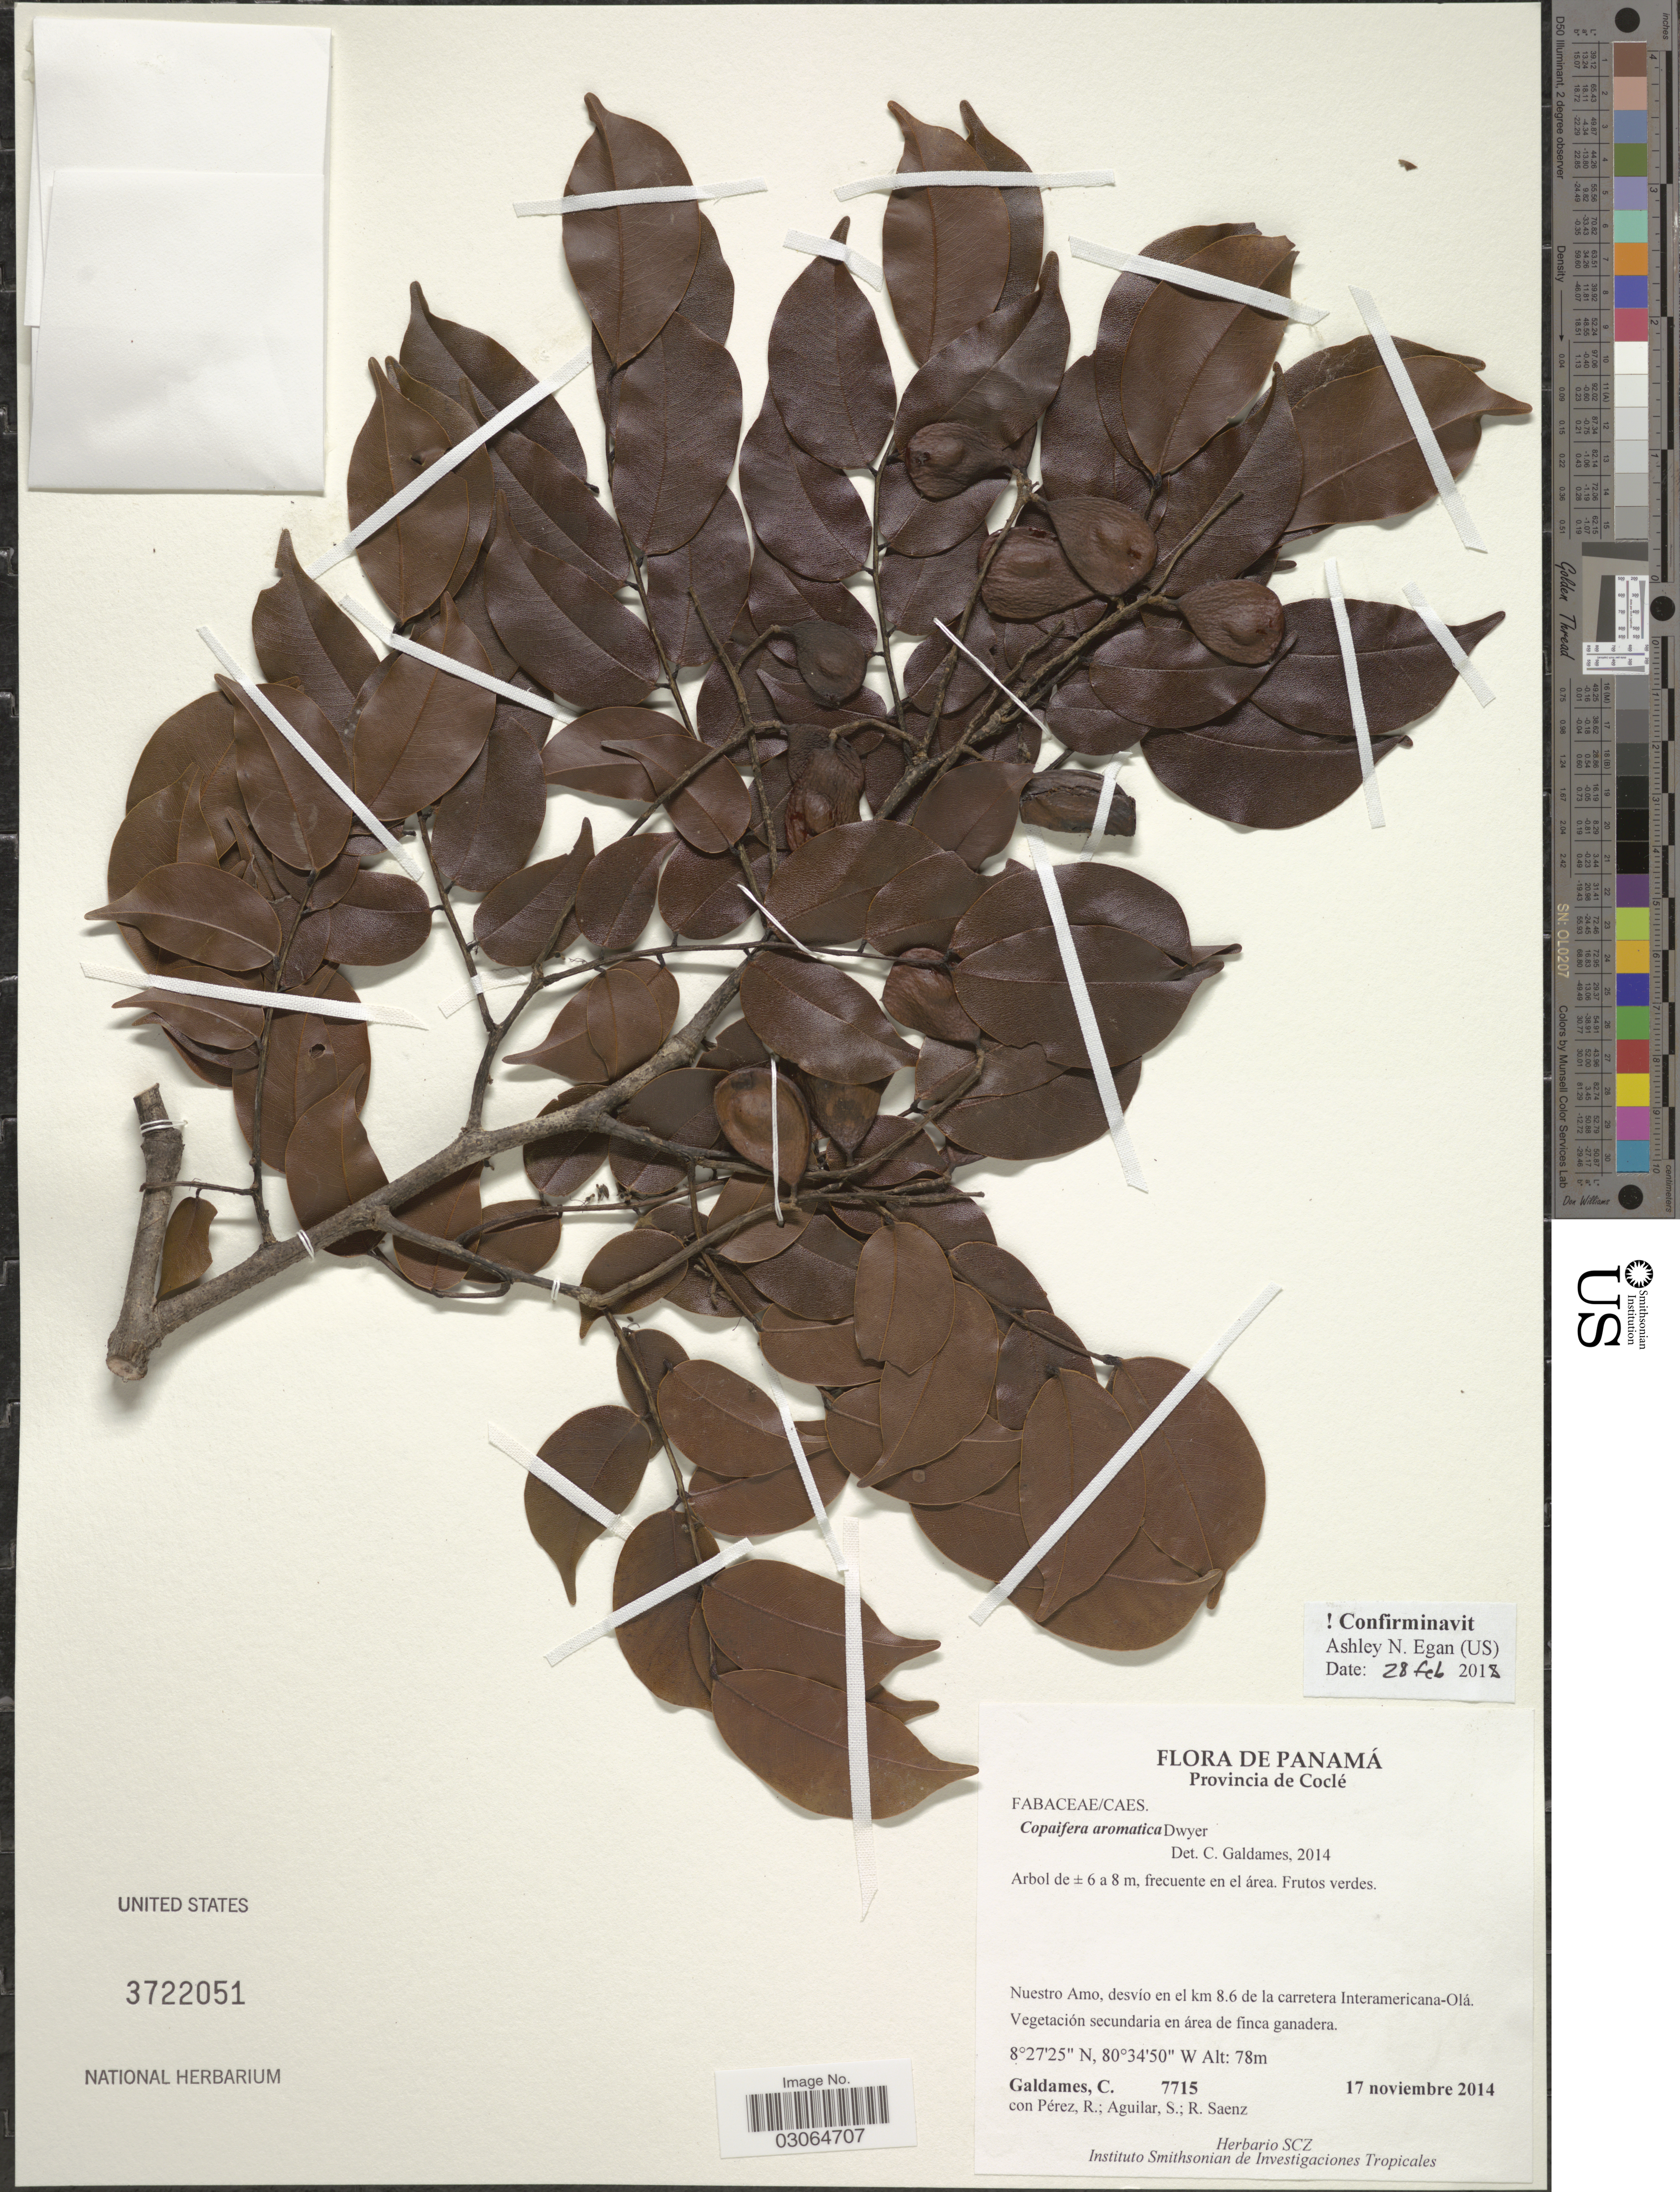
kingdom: Plantae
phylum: Tracheophyta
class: Magnoliopsida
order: Fabales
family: Fabaceae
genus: Copaifera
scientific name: Copaifera aromatica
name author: Dwyer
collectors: C. Galdames, R. Perez, S. Aguilar & R. Saenz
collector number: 7715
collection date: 2014-11-17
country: Panama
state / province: Coclé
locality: Nuestro Amo, desvío en el km 8.6 de la carretera Interamericana-Olá.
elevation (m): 78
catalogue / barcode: US 3722051